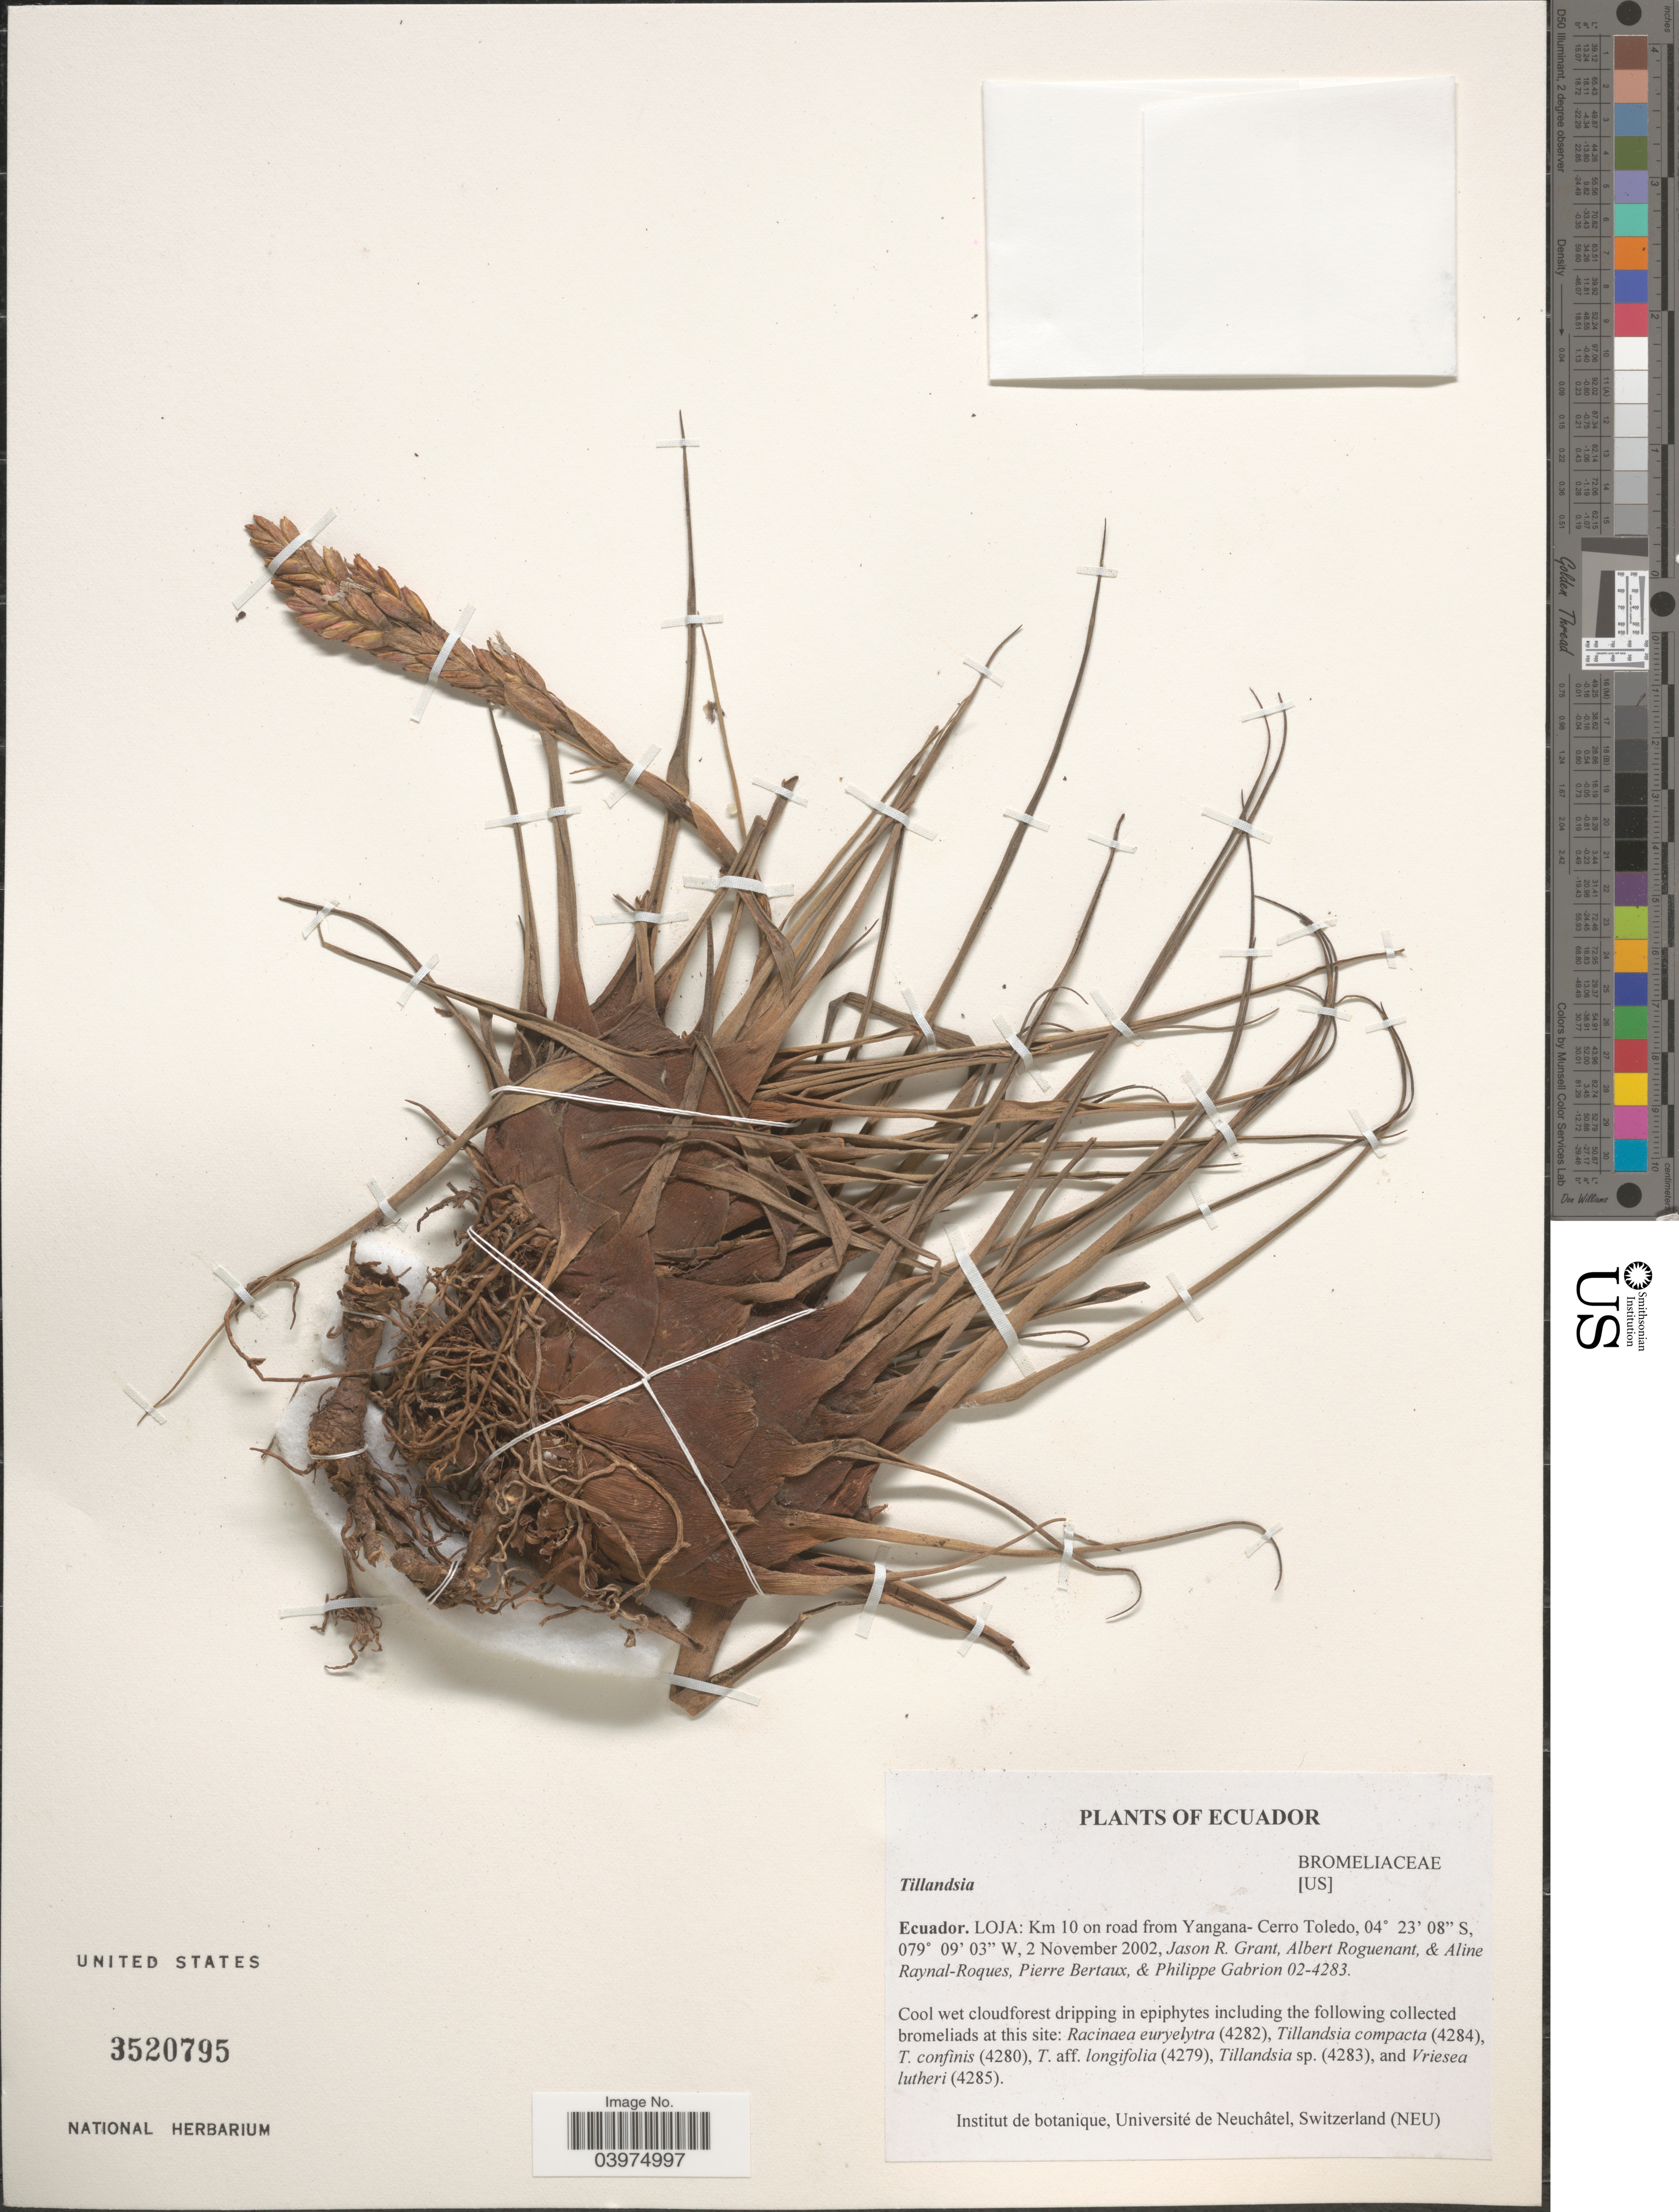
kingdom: Plantae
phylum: Tracheophyta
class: Liliopsida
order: Poales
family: Bromeliaceae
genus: Tillandsia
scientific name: Tillandsia sp.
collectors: J. R. Grant, A. Roguenant, A. M. Raynal, P. Bertaux & P. Gabrion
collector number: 02-4283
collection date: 2002-11-02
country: Ecuador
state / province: Loja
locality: Km 10 on road from Yangana- Cerro Toledo.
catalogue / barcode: US 3520795